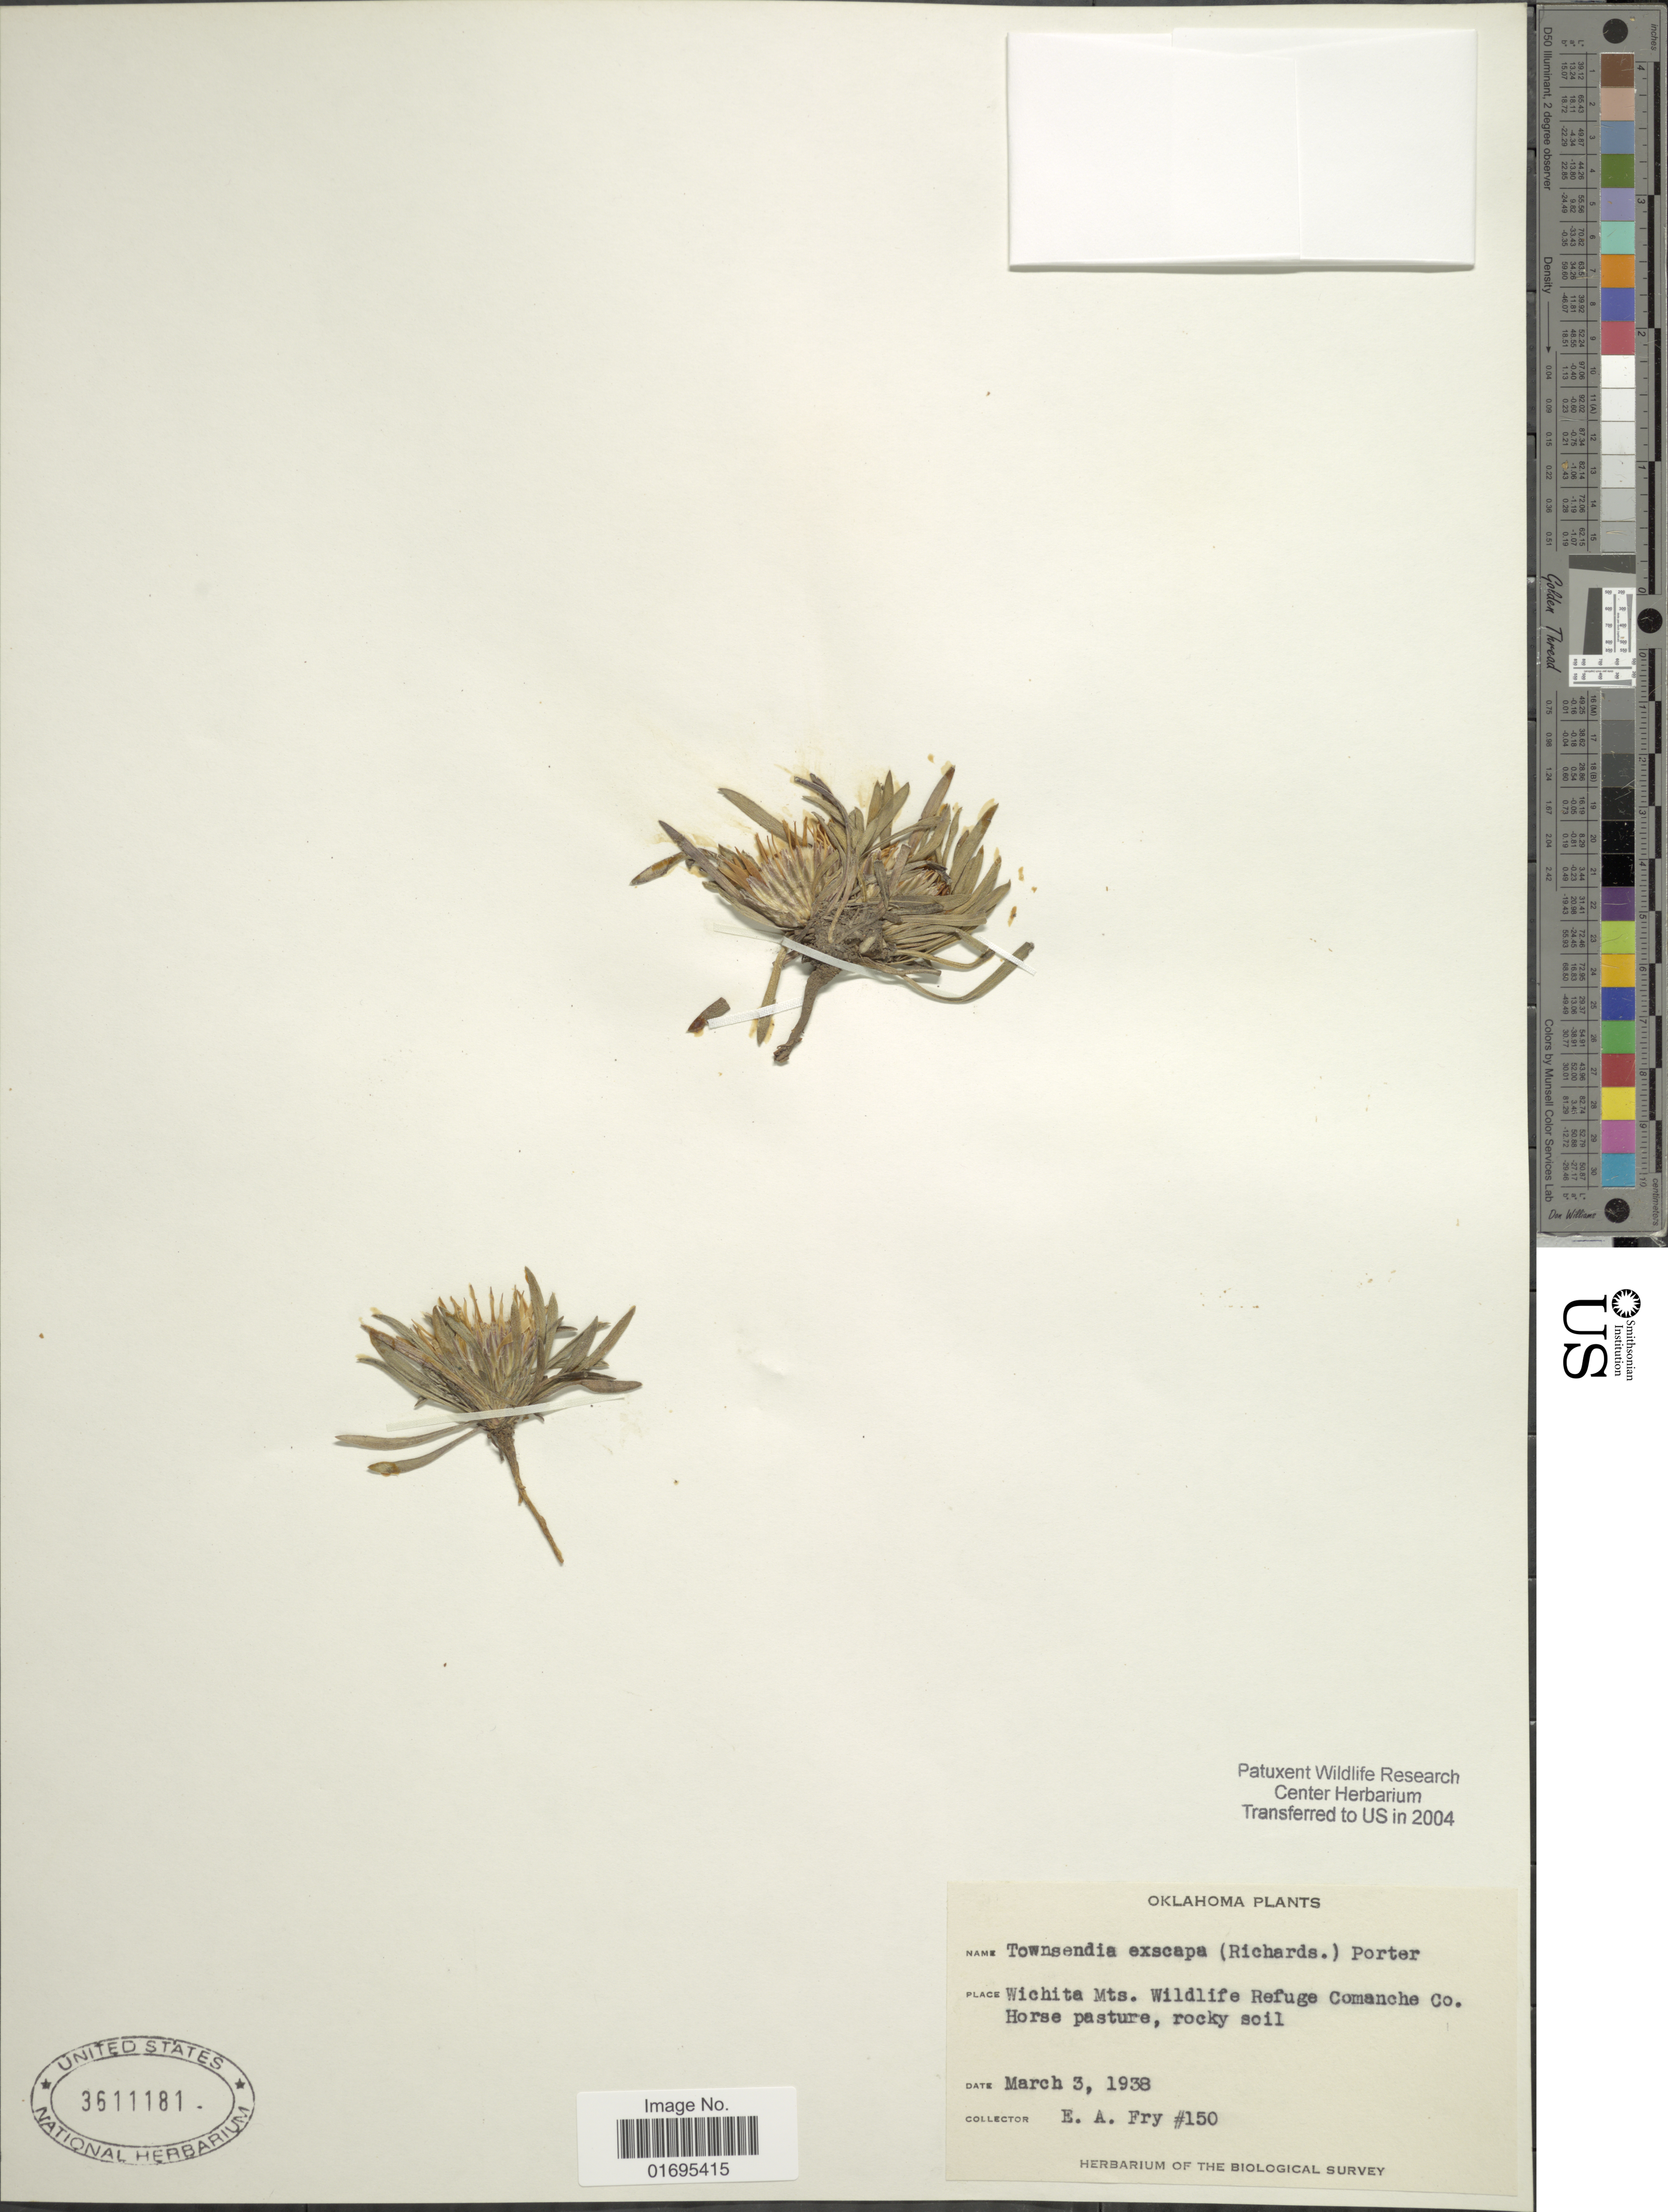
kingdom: Plantae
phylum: Tracheophyta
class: Magnoliopsida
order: Asterales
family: Asteraceae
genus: Townsendia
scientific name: Townsendia exscapa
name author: (Richardson) Porter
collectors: E. Fry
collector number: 150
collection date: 1938-03-03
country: United States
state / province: Oklahoma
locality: Wichits Mts. Wildlife Refuge Comanche Co., Horse pasture, rocky soil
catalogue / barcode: US 3611181